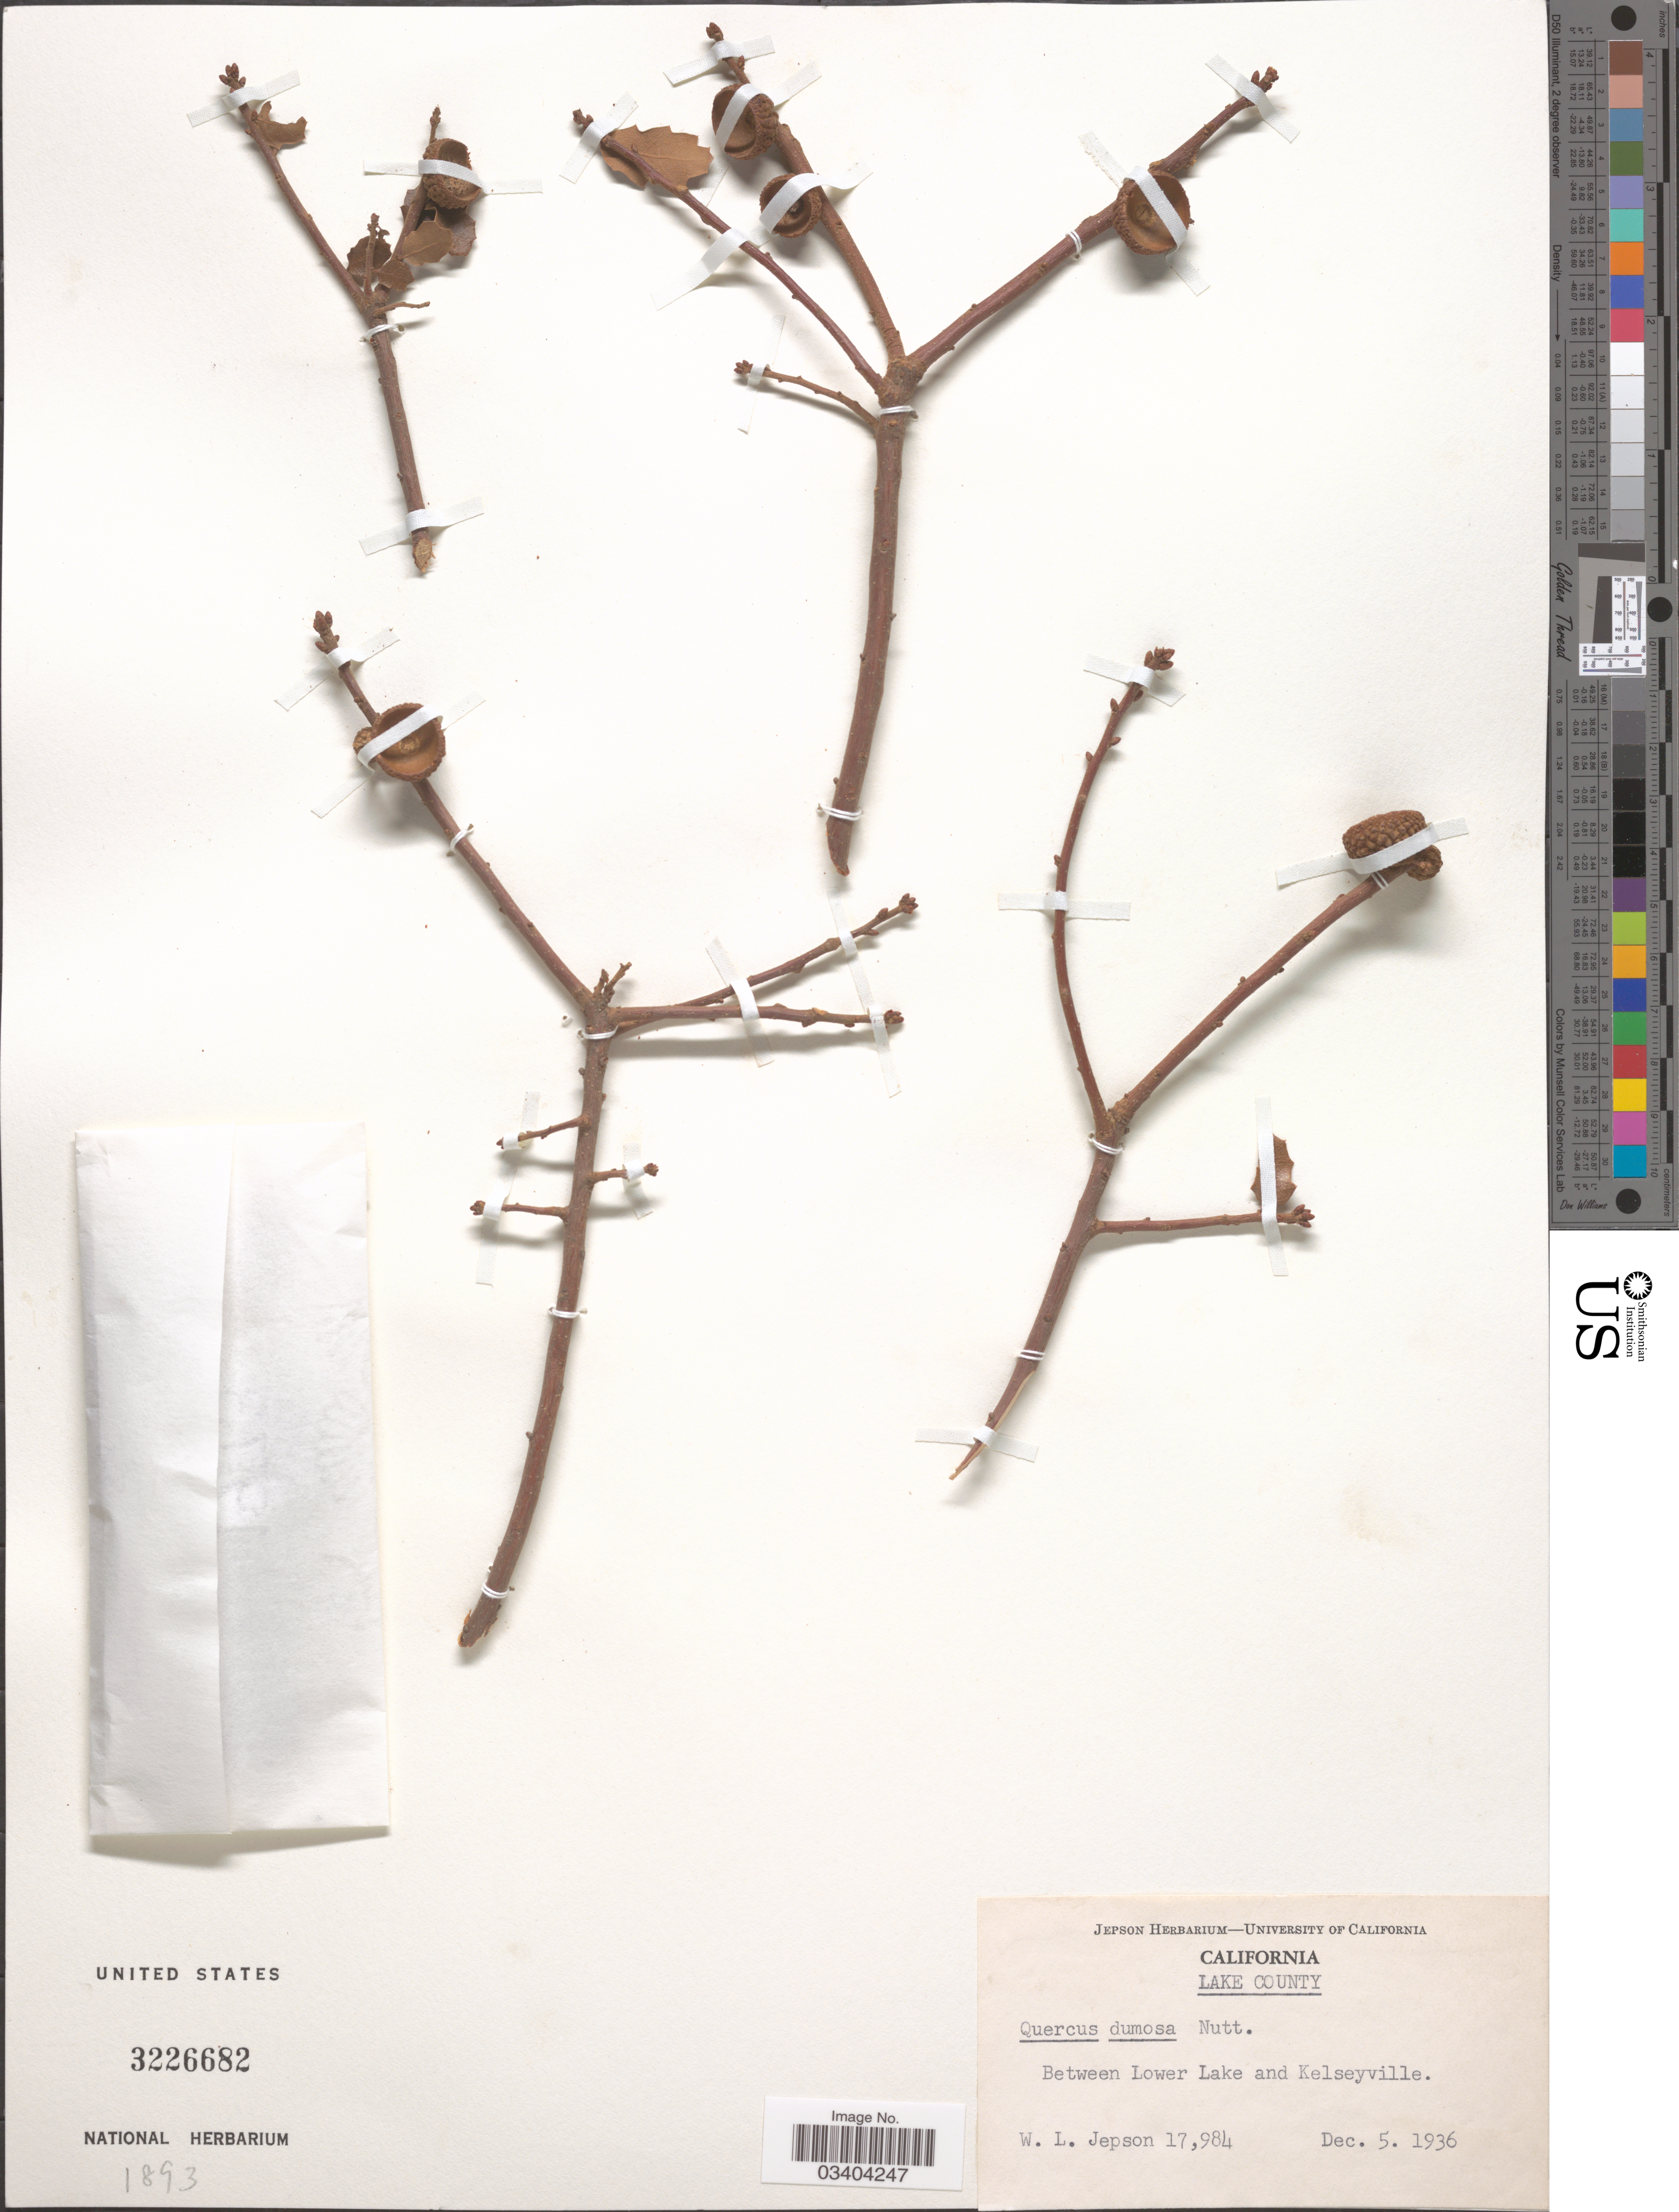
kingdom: Plantae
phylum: Tracheophyta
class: Magnoliopsida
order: Fagales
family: Fagaceae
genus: Quercus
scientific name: Quercus dumosa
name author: Nutt.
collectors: W. L. Jepson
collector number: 17984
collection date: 1936-12-05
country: United States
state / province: California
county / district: Lake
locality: Lake County. Between Lower Lake and Kelseyville.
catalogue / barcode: US 3226682